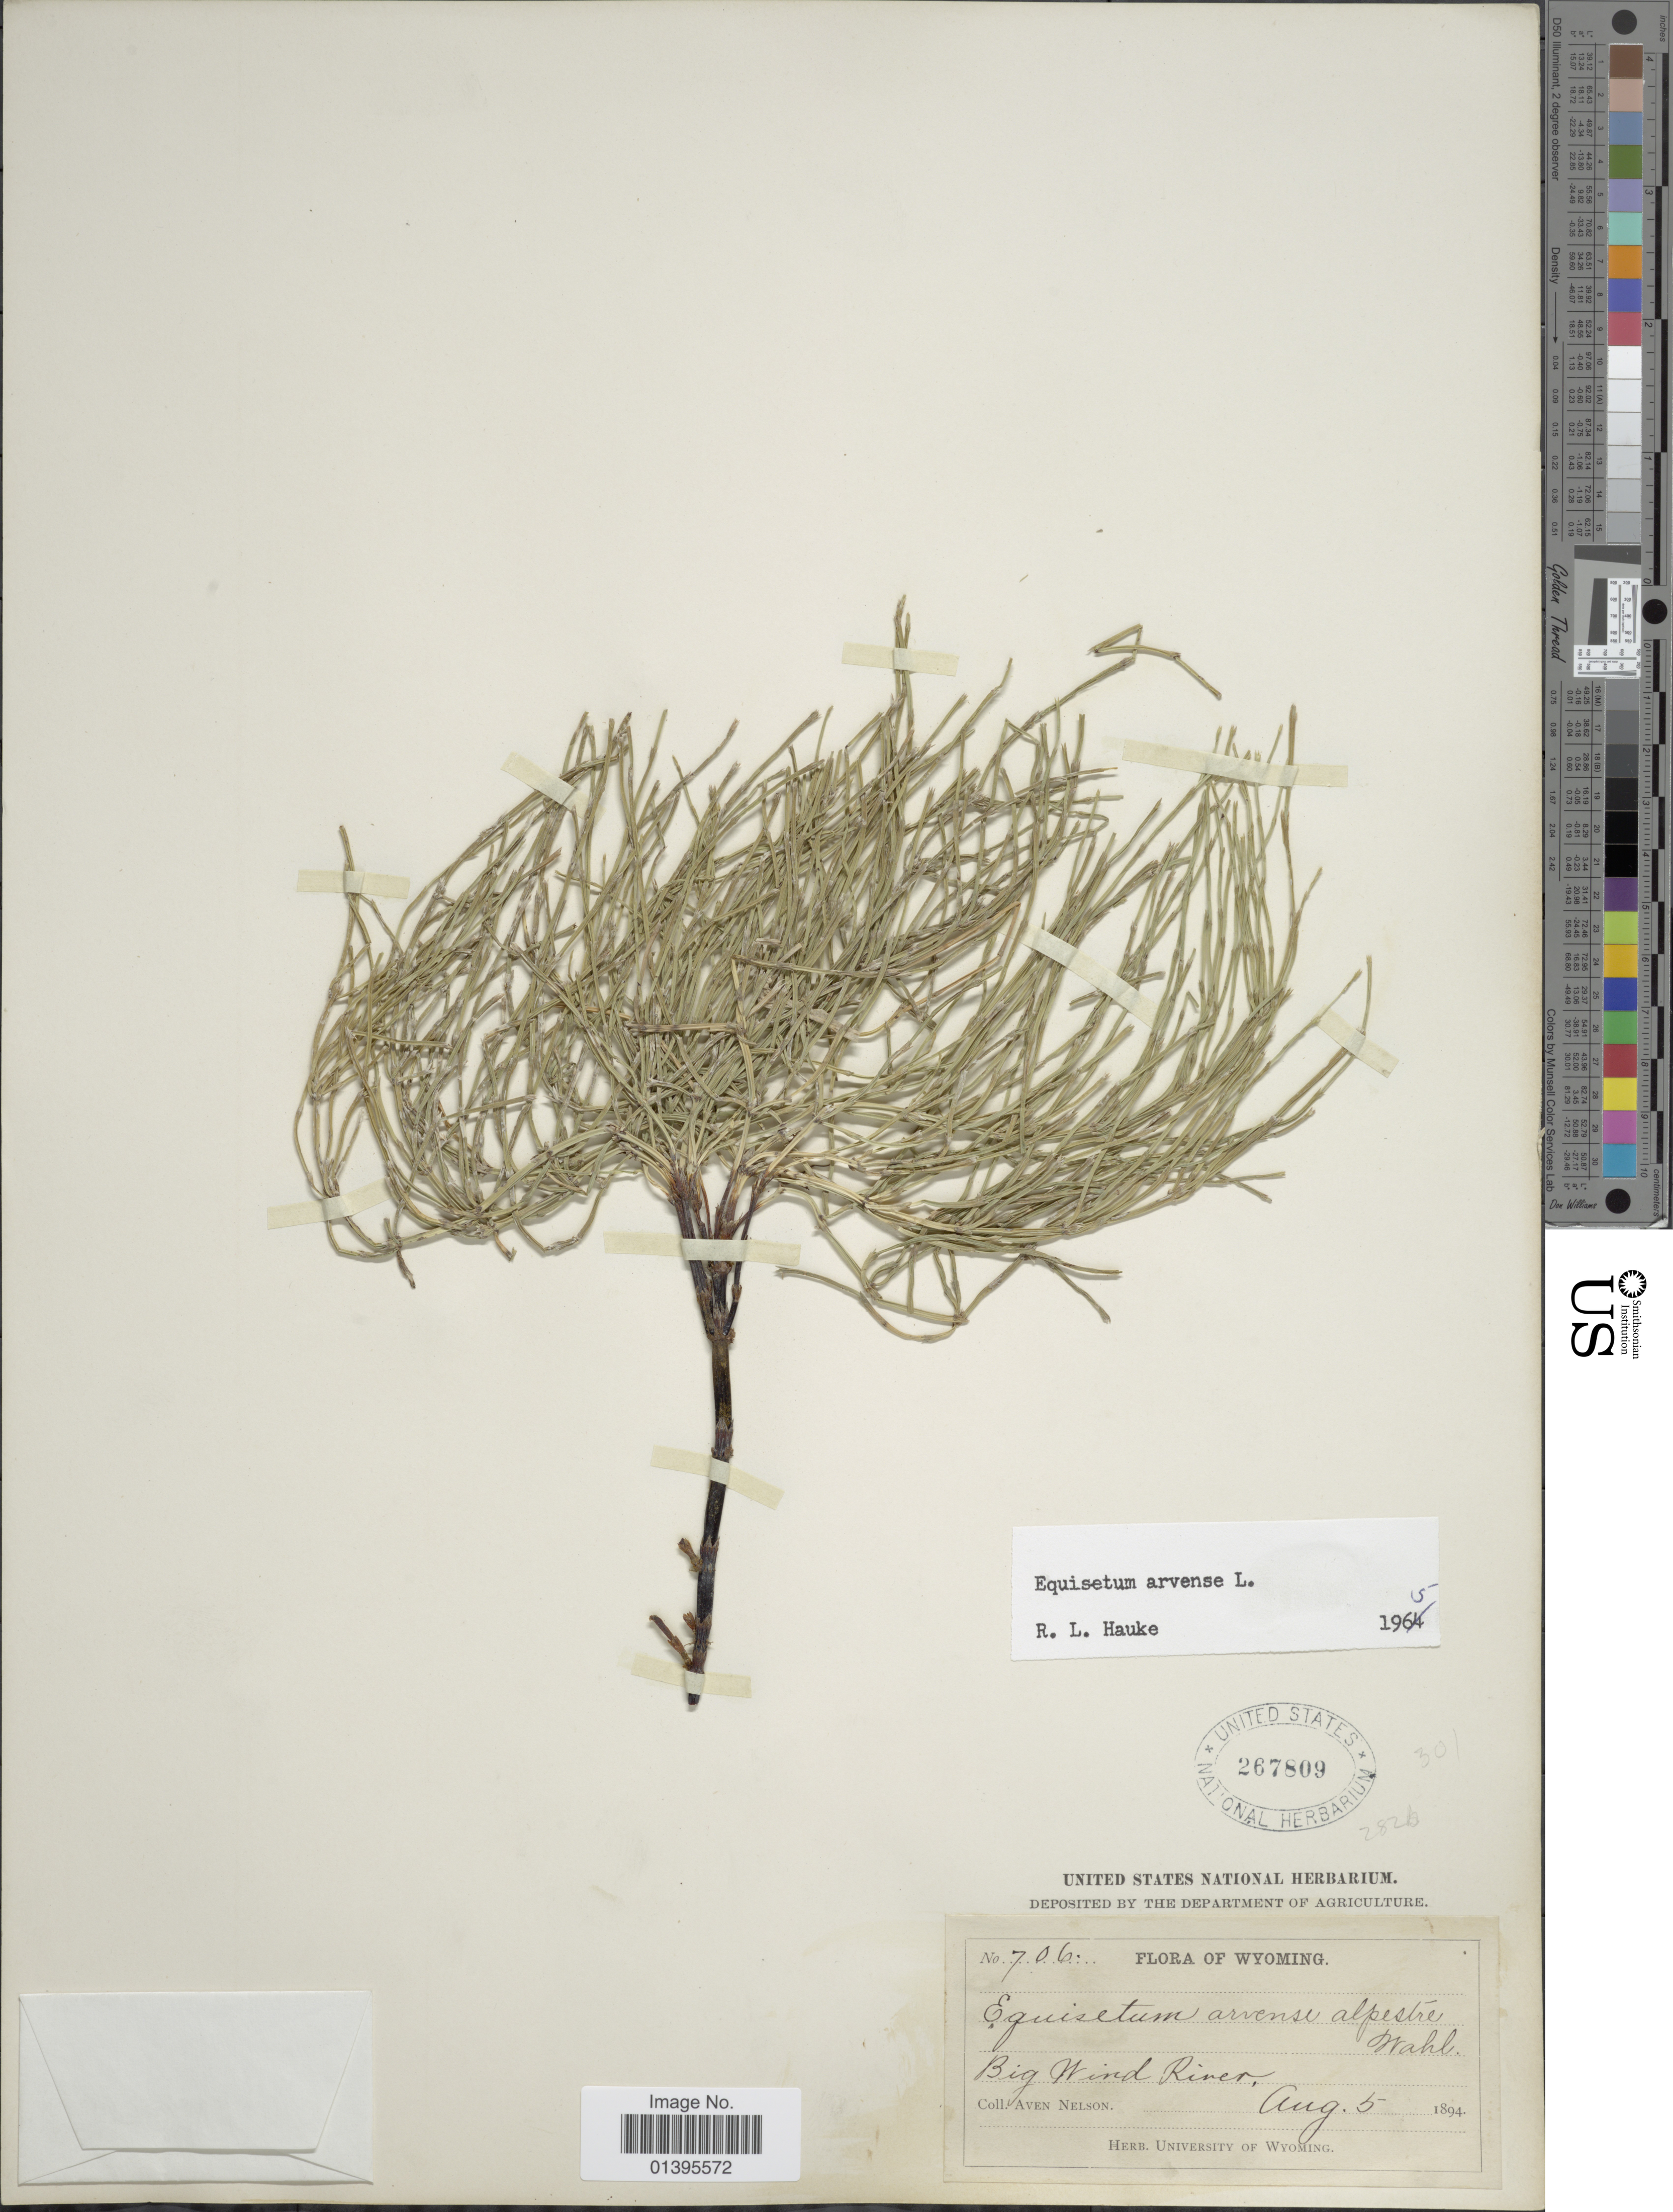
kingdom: Plantae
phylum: Tracheophyta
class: Polypodiopsida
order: Equisetales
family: Equisetaceae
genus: Equisetum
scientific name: Equisetum arvense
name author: L.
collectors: A. Nelson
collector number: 706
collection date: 1894-08-05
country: United States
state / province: Wyoming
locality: Big Wind River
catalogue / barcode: US 267809